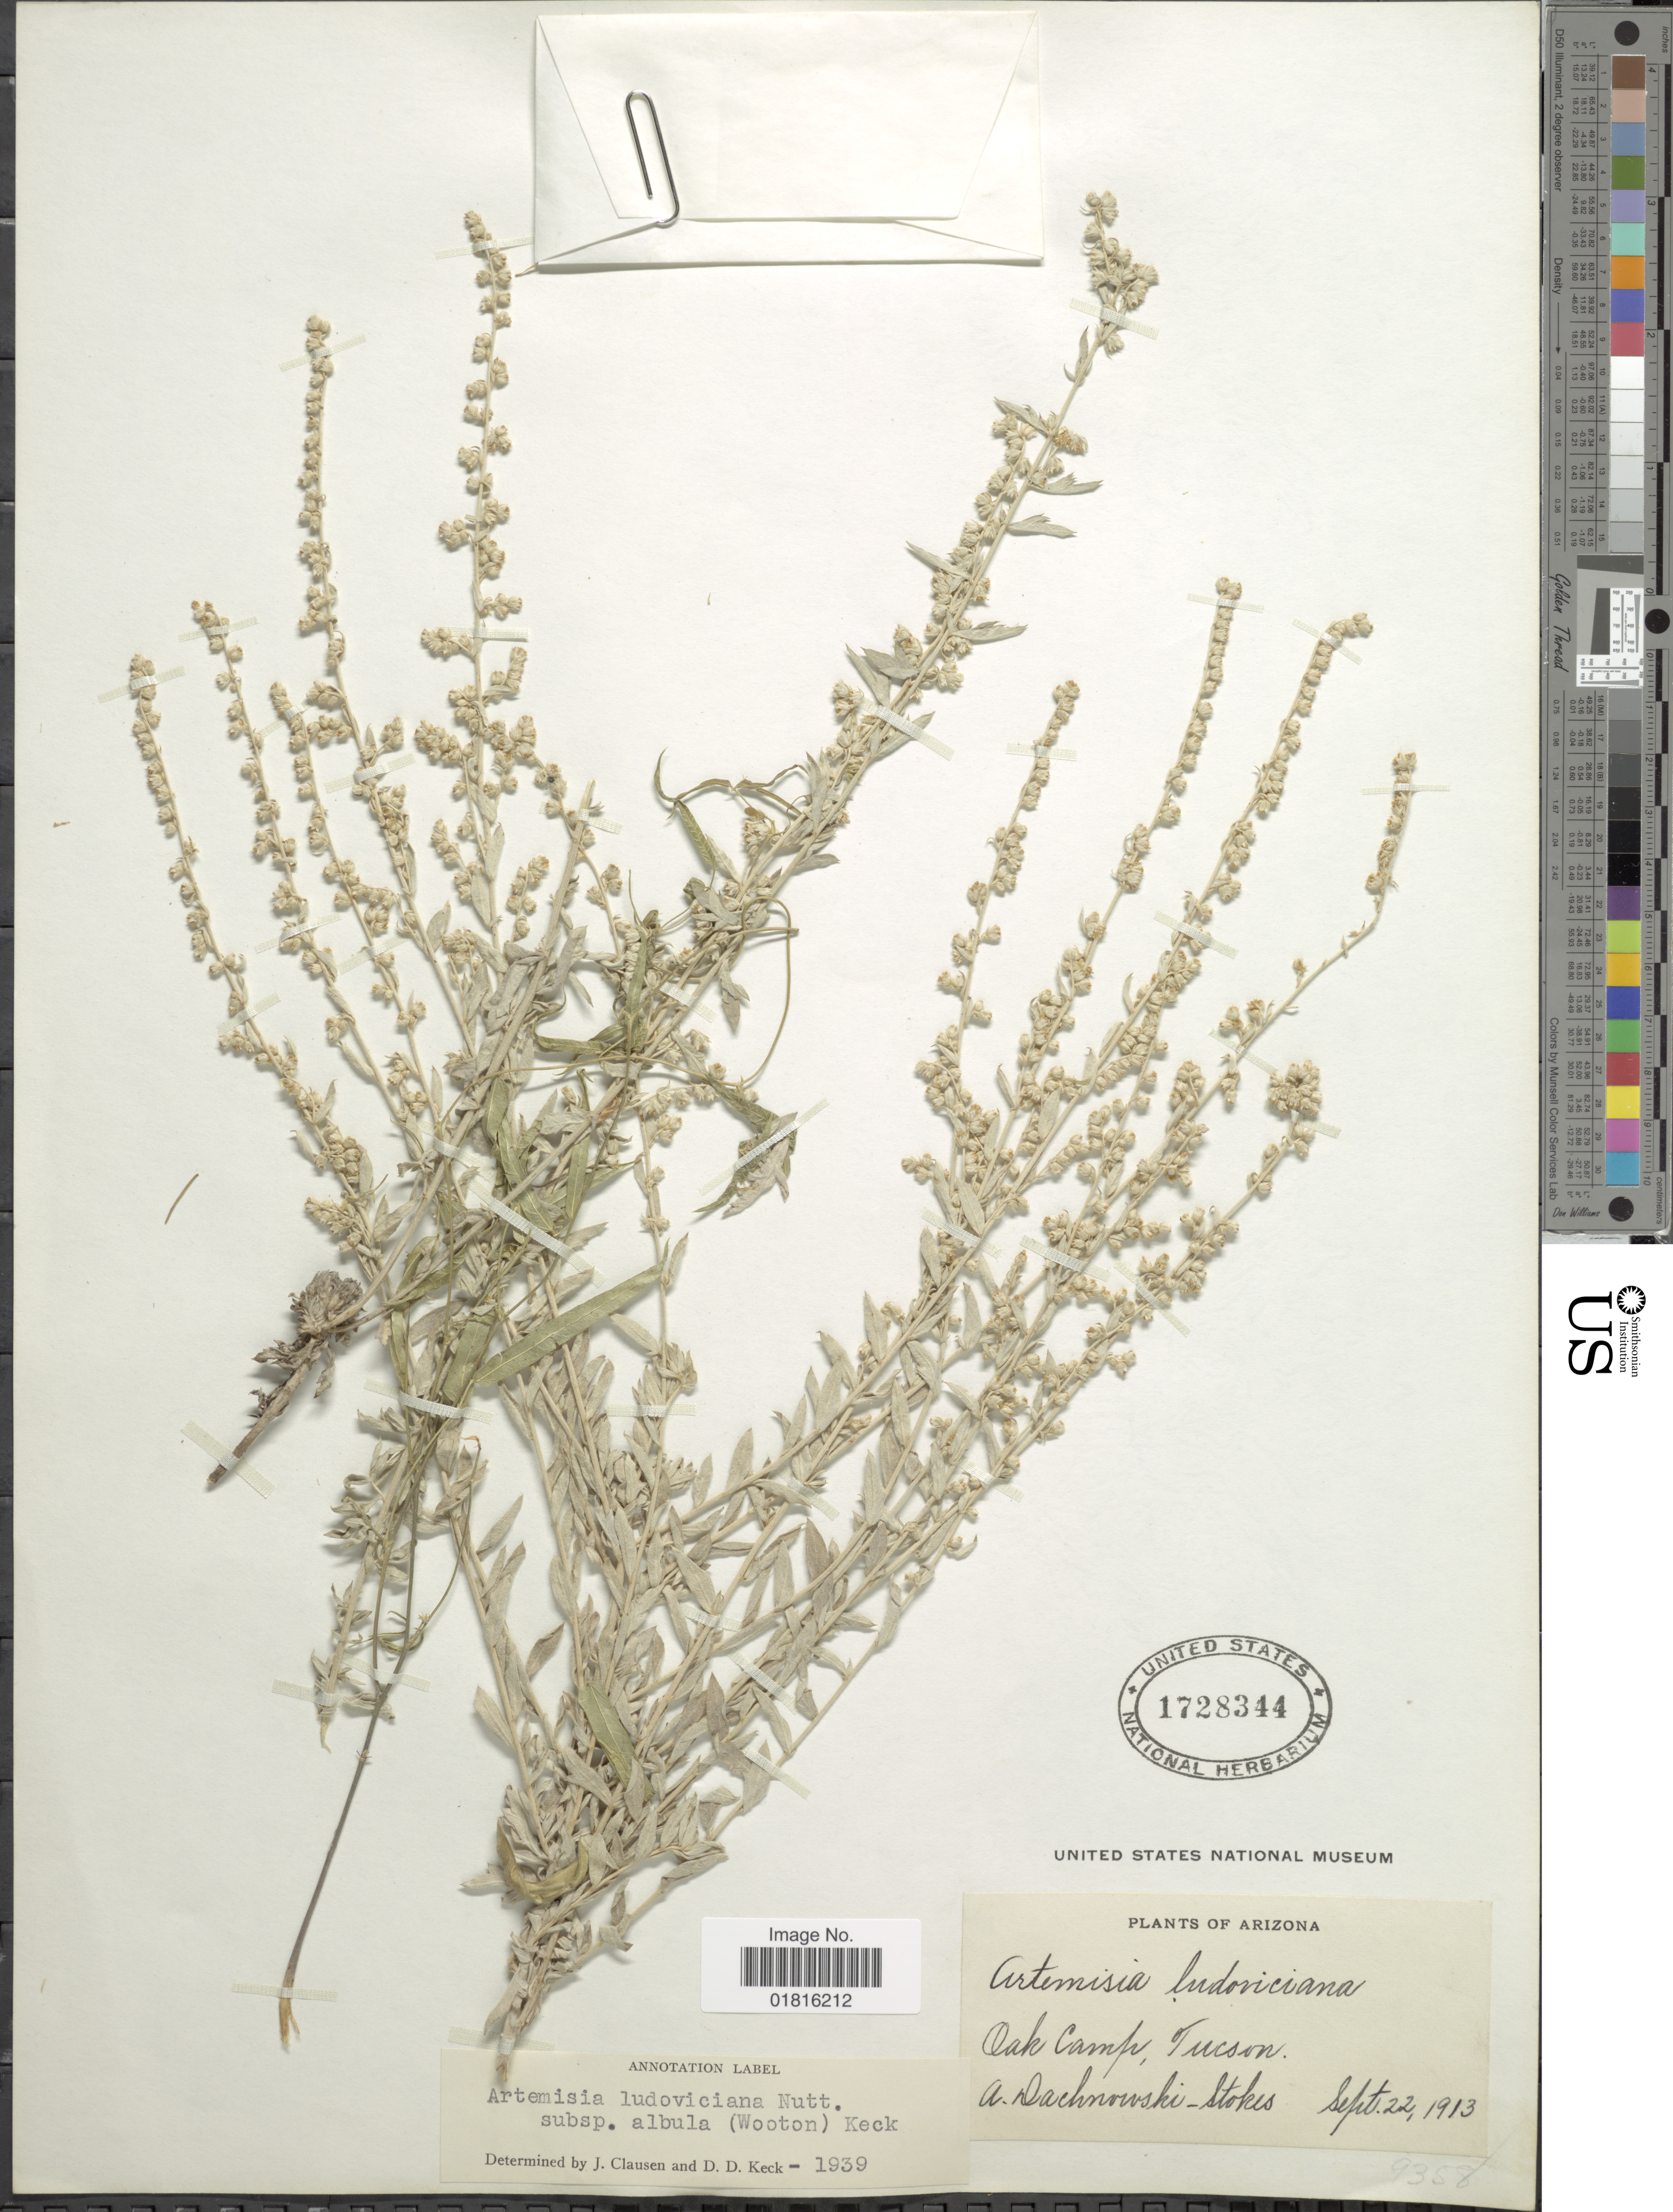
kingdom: Plantae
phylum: Tracheophyta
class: Magnoliopsida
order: Asterales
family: Asteraceae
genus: Artemisia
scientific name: Artemisia ludoviciana subsp. albula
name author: (Wooton) D.D. Keck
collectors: A. P. Dachnowski-Stokes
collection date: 1913-09-22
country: United States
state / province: Arizona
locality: Oak Camp, Tucson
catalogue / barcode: US 1728344